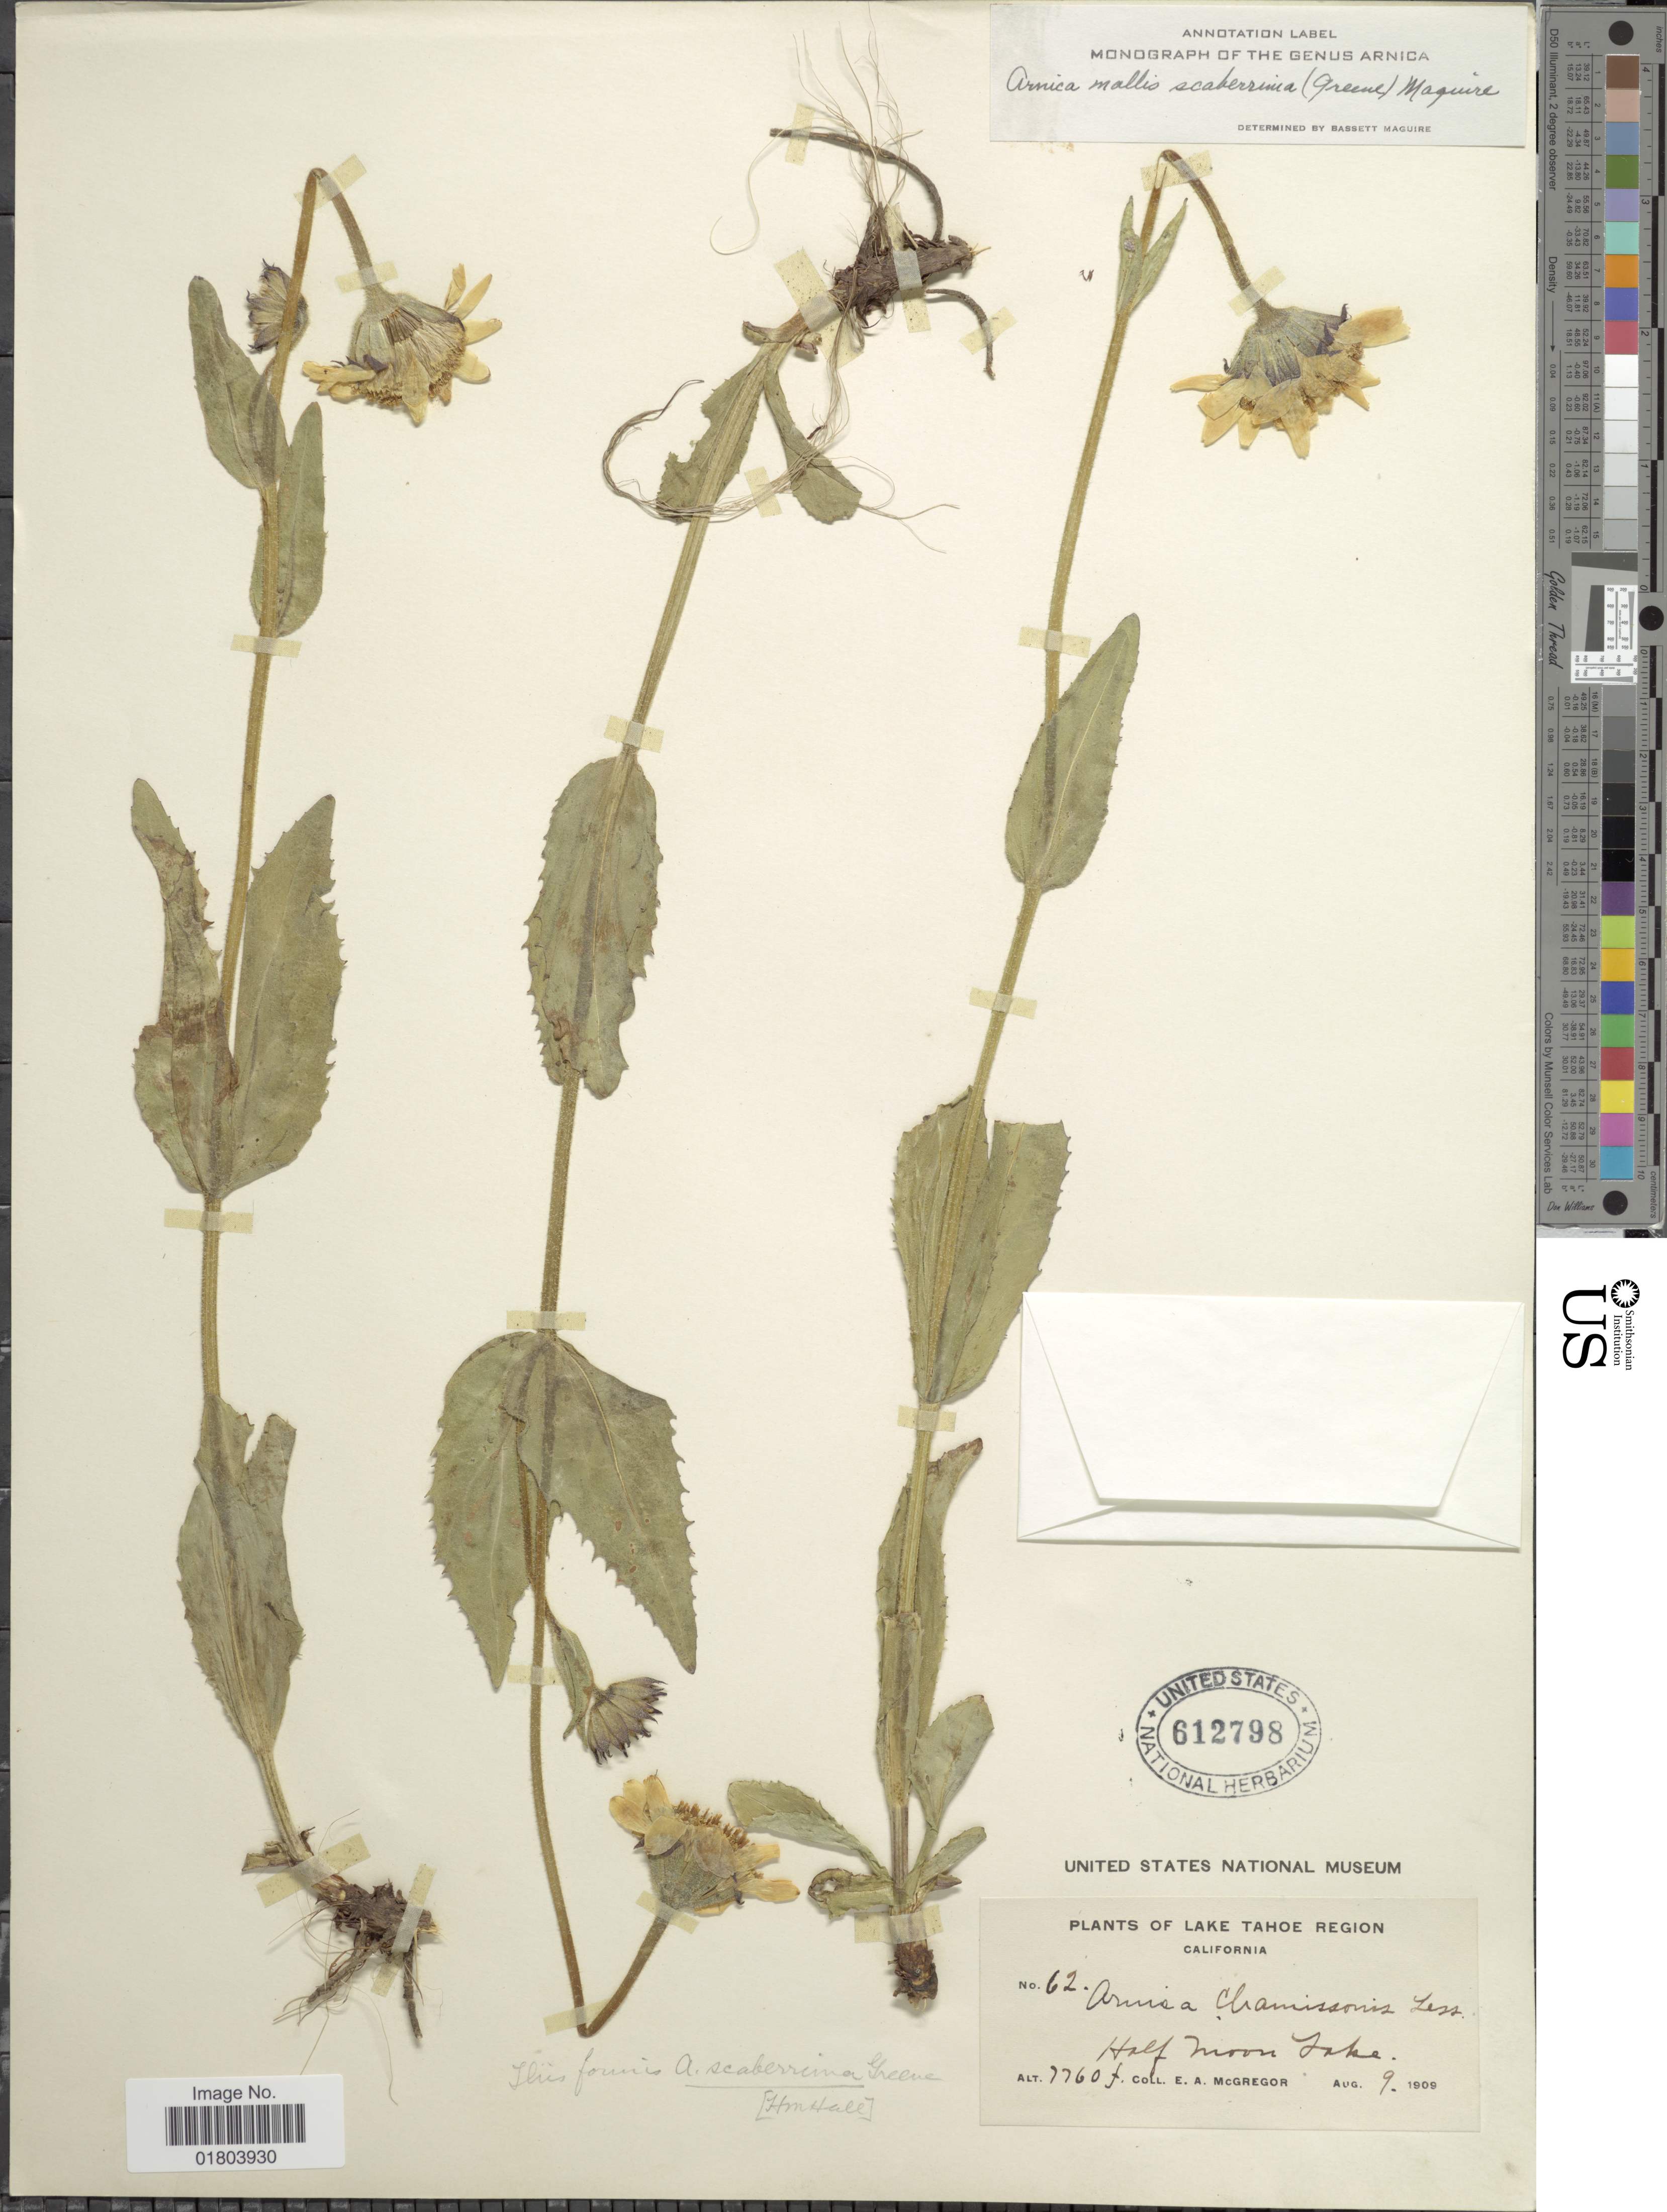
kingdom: Plantae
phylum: Tracheophyta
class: Magnoliopsida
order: Asterales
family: Asteraceae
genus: Arnica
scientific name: Arnica mollis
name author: Hook.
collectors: E. A. McGregor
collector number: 62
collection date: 1909-08-09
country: United States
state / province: California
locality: Lake Tahoe Region, Half Moon Lake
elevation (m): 2365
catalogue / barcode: US 612798